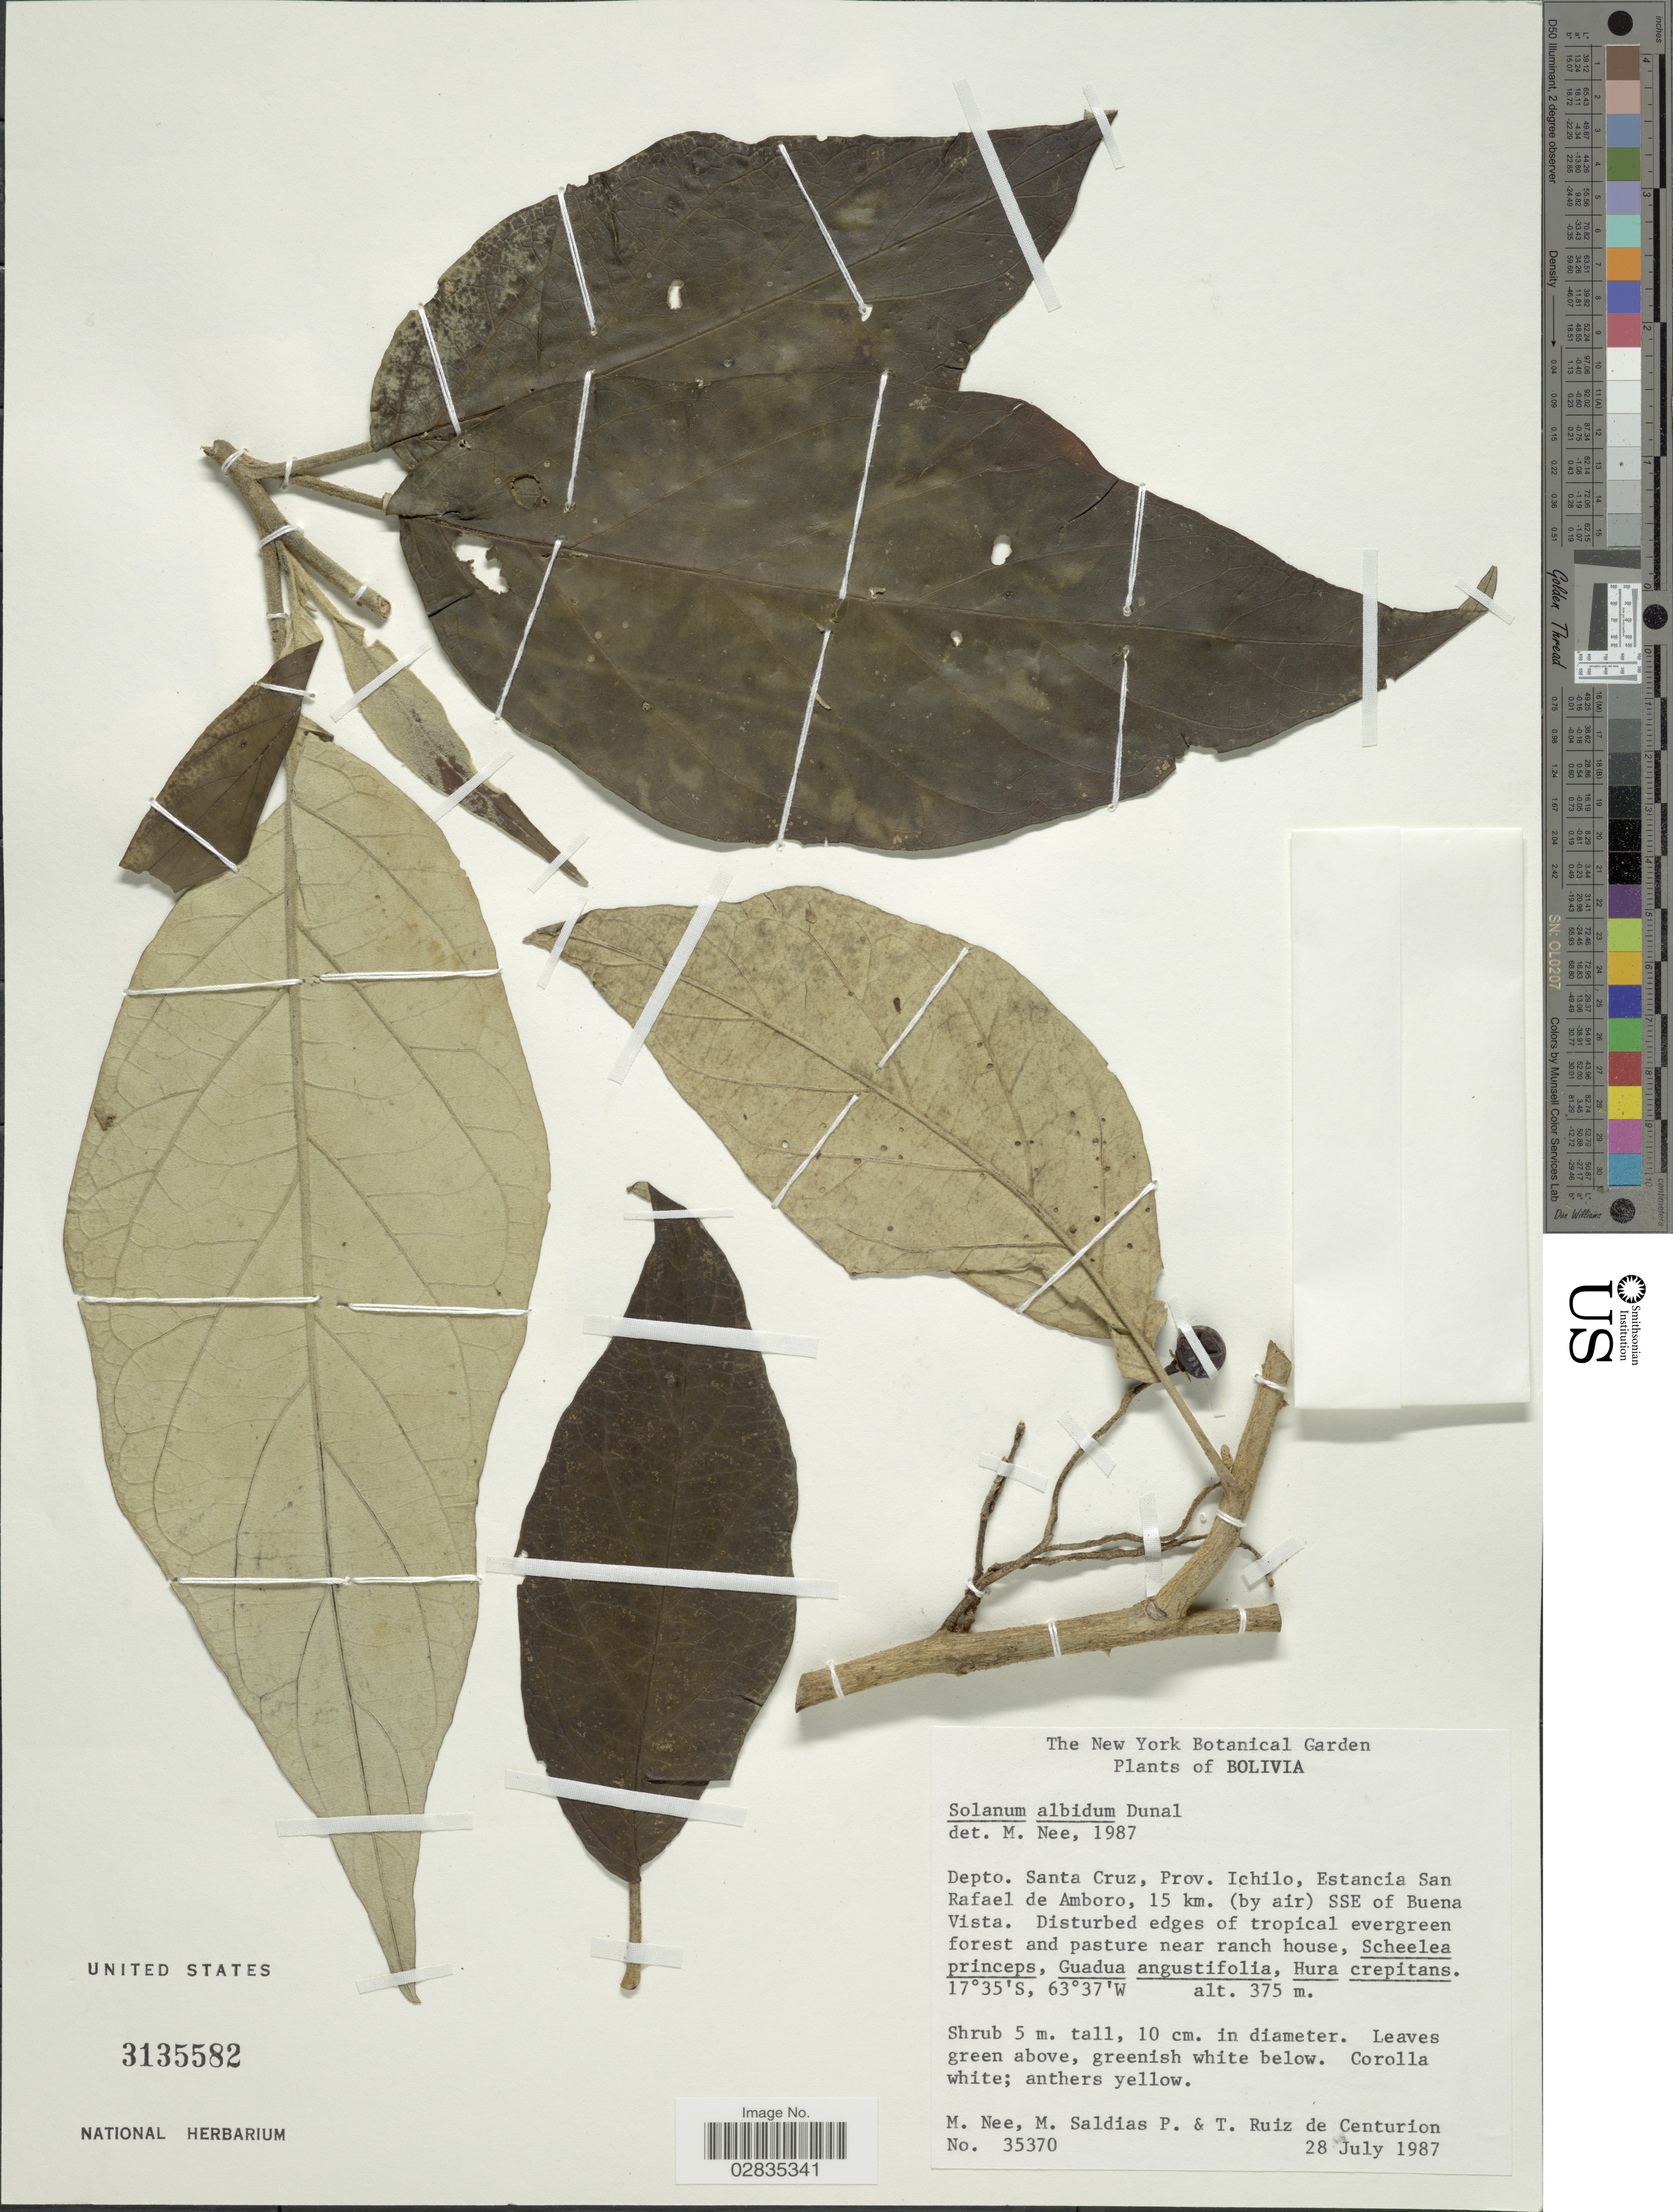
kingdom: Plantae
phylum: Tracheophyta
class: Magnoliopsida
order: Solanales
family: Solanaceae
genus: Solanum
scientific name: Solanum albidum var. albidum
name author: Dunal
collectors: M. Nee, M. Saldias P. & T. De Centurion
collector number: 35370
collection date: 1987-07-28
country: Bolivia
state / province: Santa Cruz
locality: Depto. Santa Cruz, Prov. Ichildo, Estancia San Rafael de Amboro, 15 km. (by air) SSe of Buena Vista.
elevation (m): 375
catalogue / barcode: US 3135582